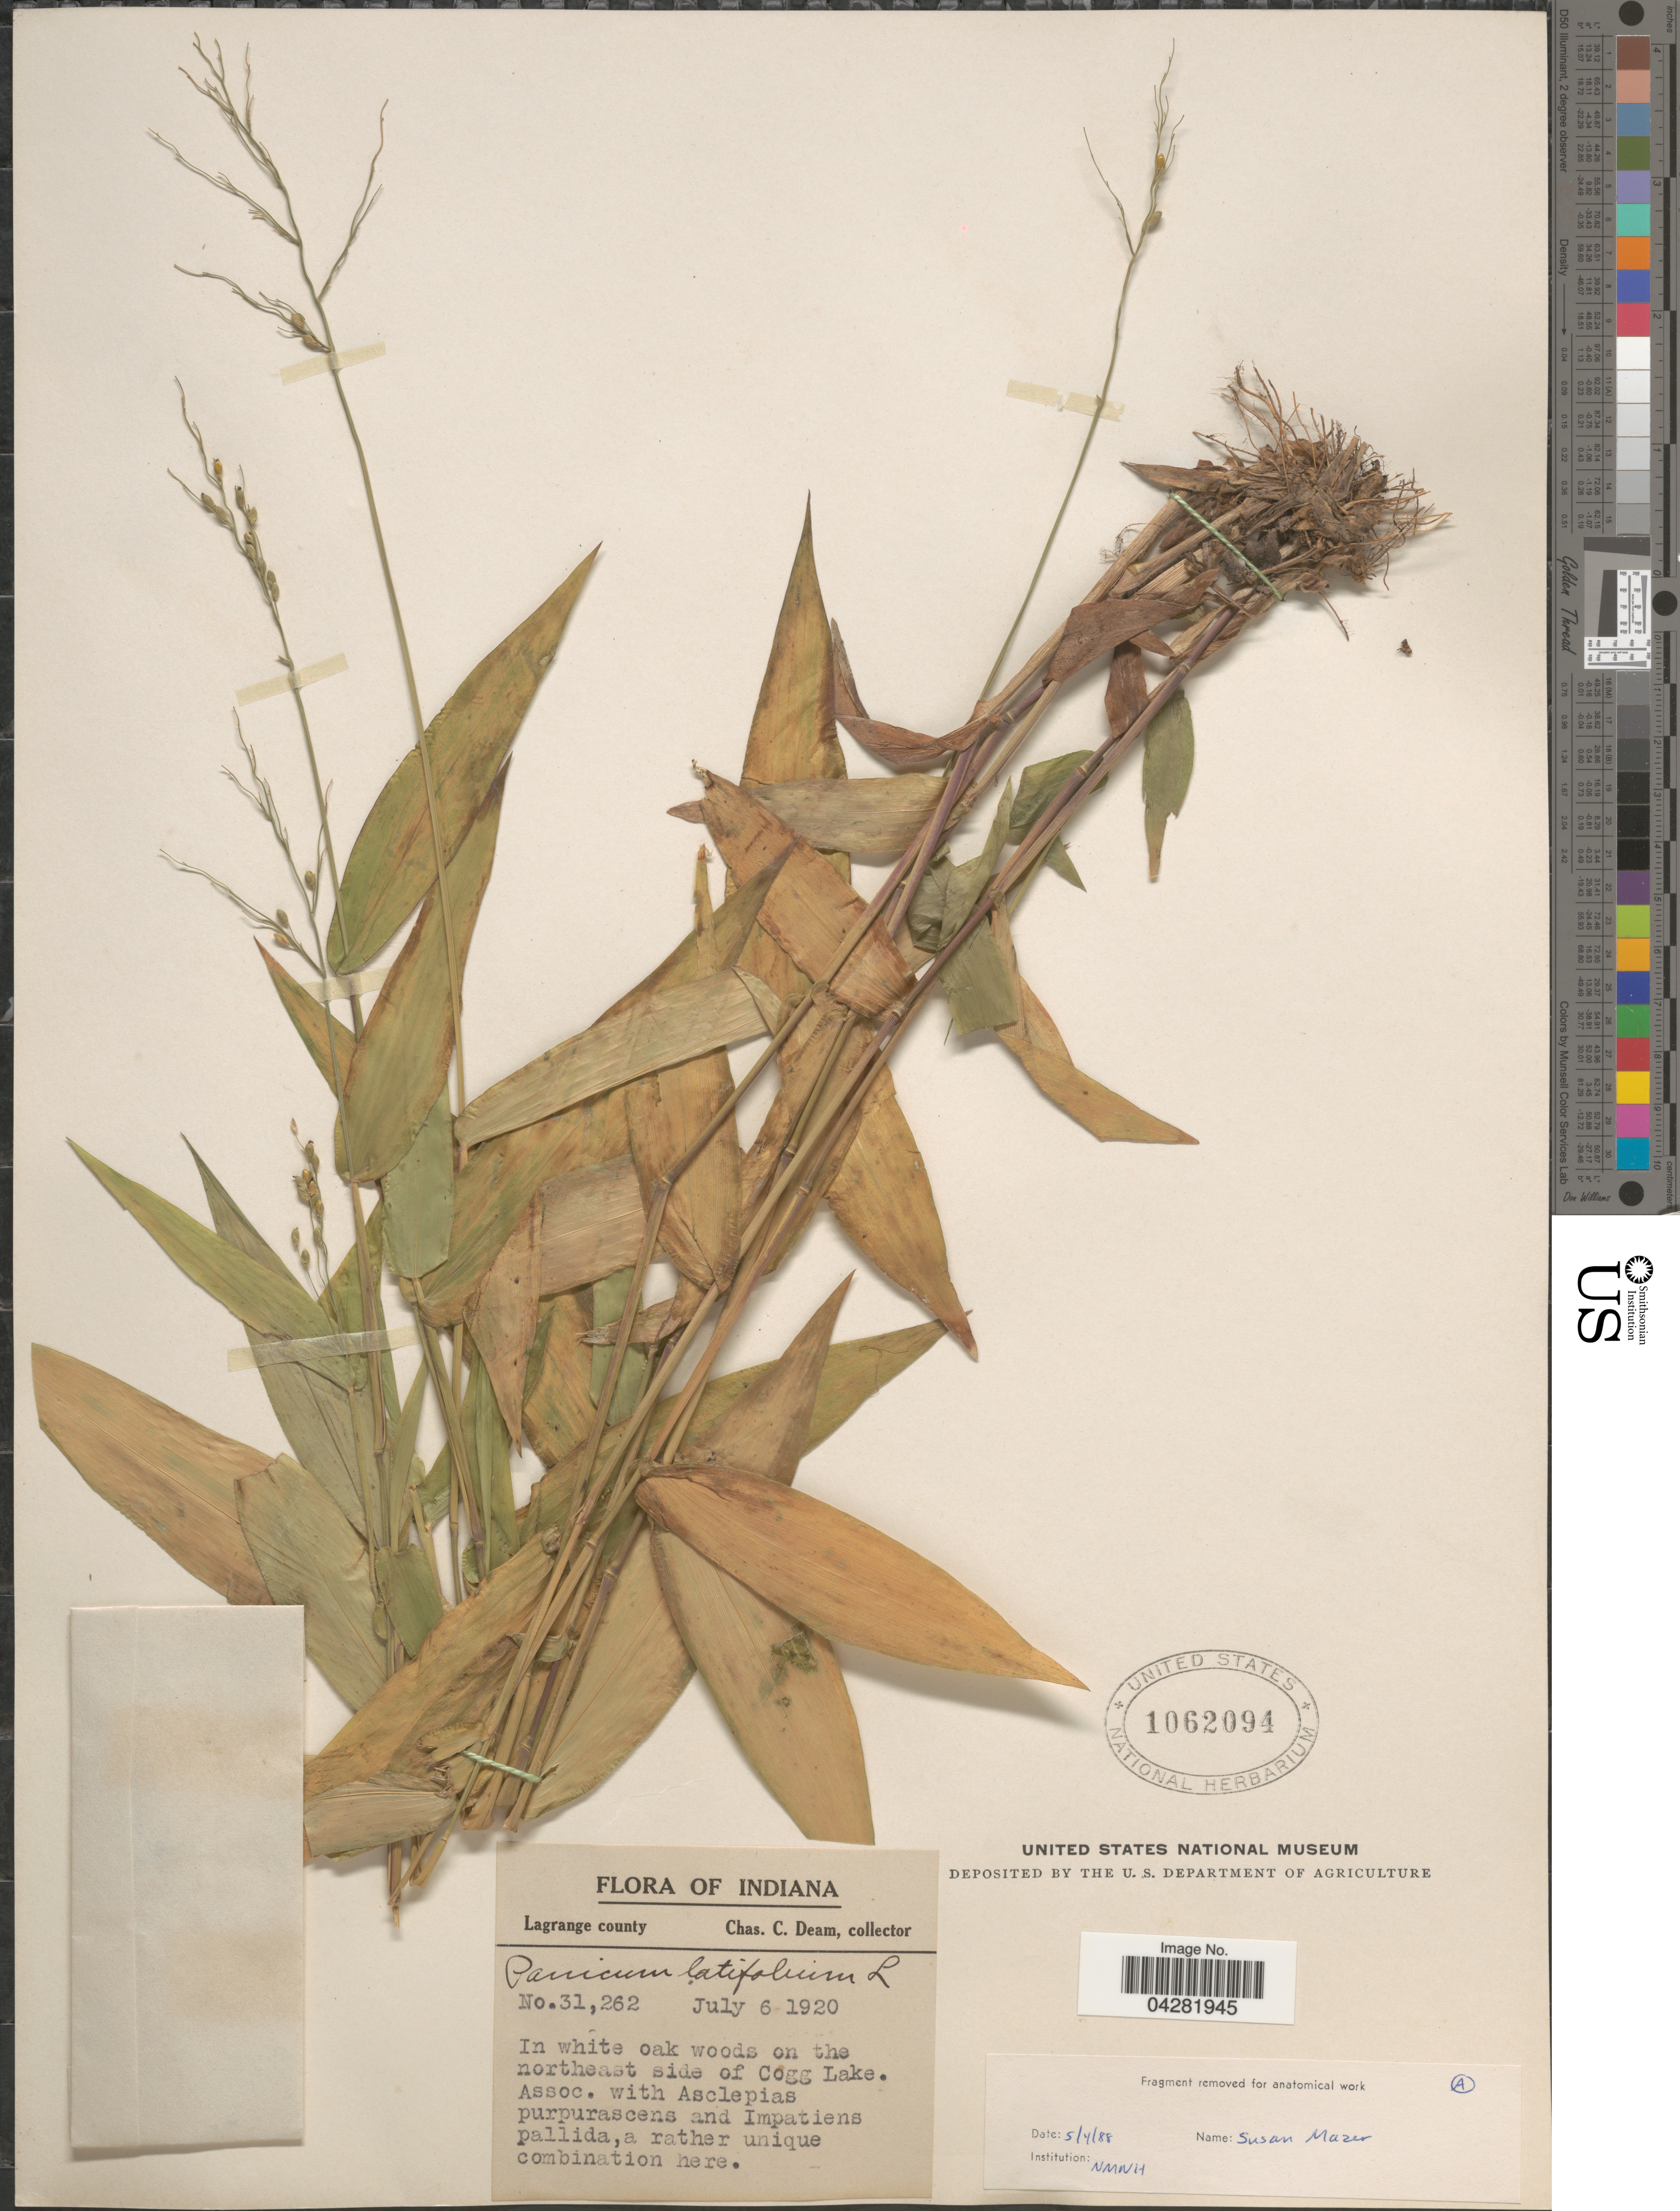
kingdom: Plantae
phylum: Tracheophyta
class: Liliopsida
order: Poales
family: Poaceae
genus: Dichanthelium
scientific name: Dichanthelium latifolium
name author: (L.) Harvill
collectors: C. C. Deam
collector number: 31262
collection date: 1920-07-06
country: United States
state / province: Indiana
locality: Lagrange county. In white oak woods on the northeast side of Cogg Lake.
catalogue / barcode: US 1062094